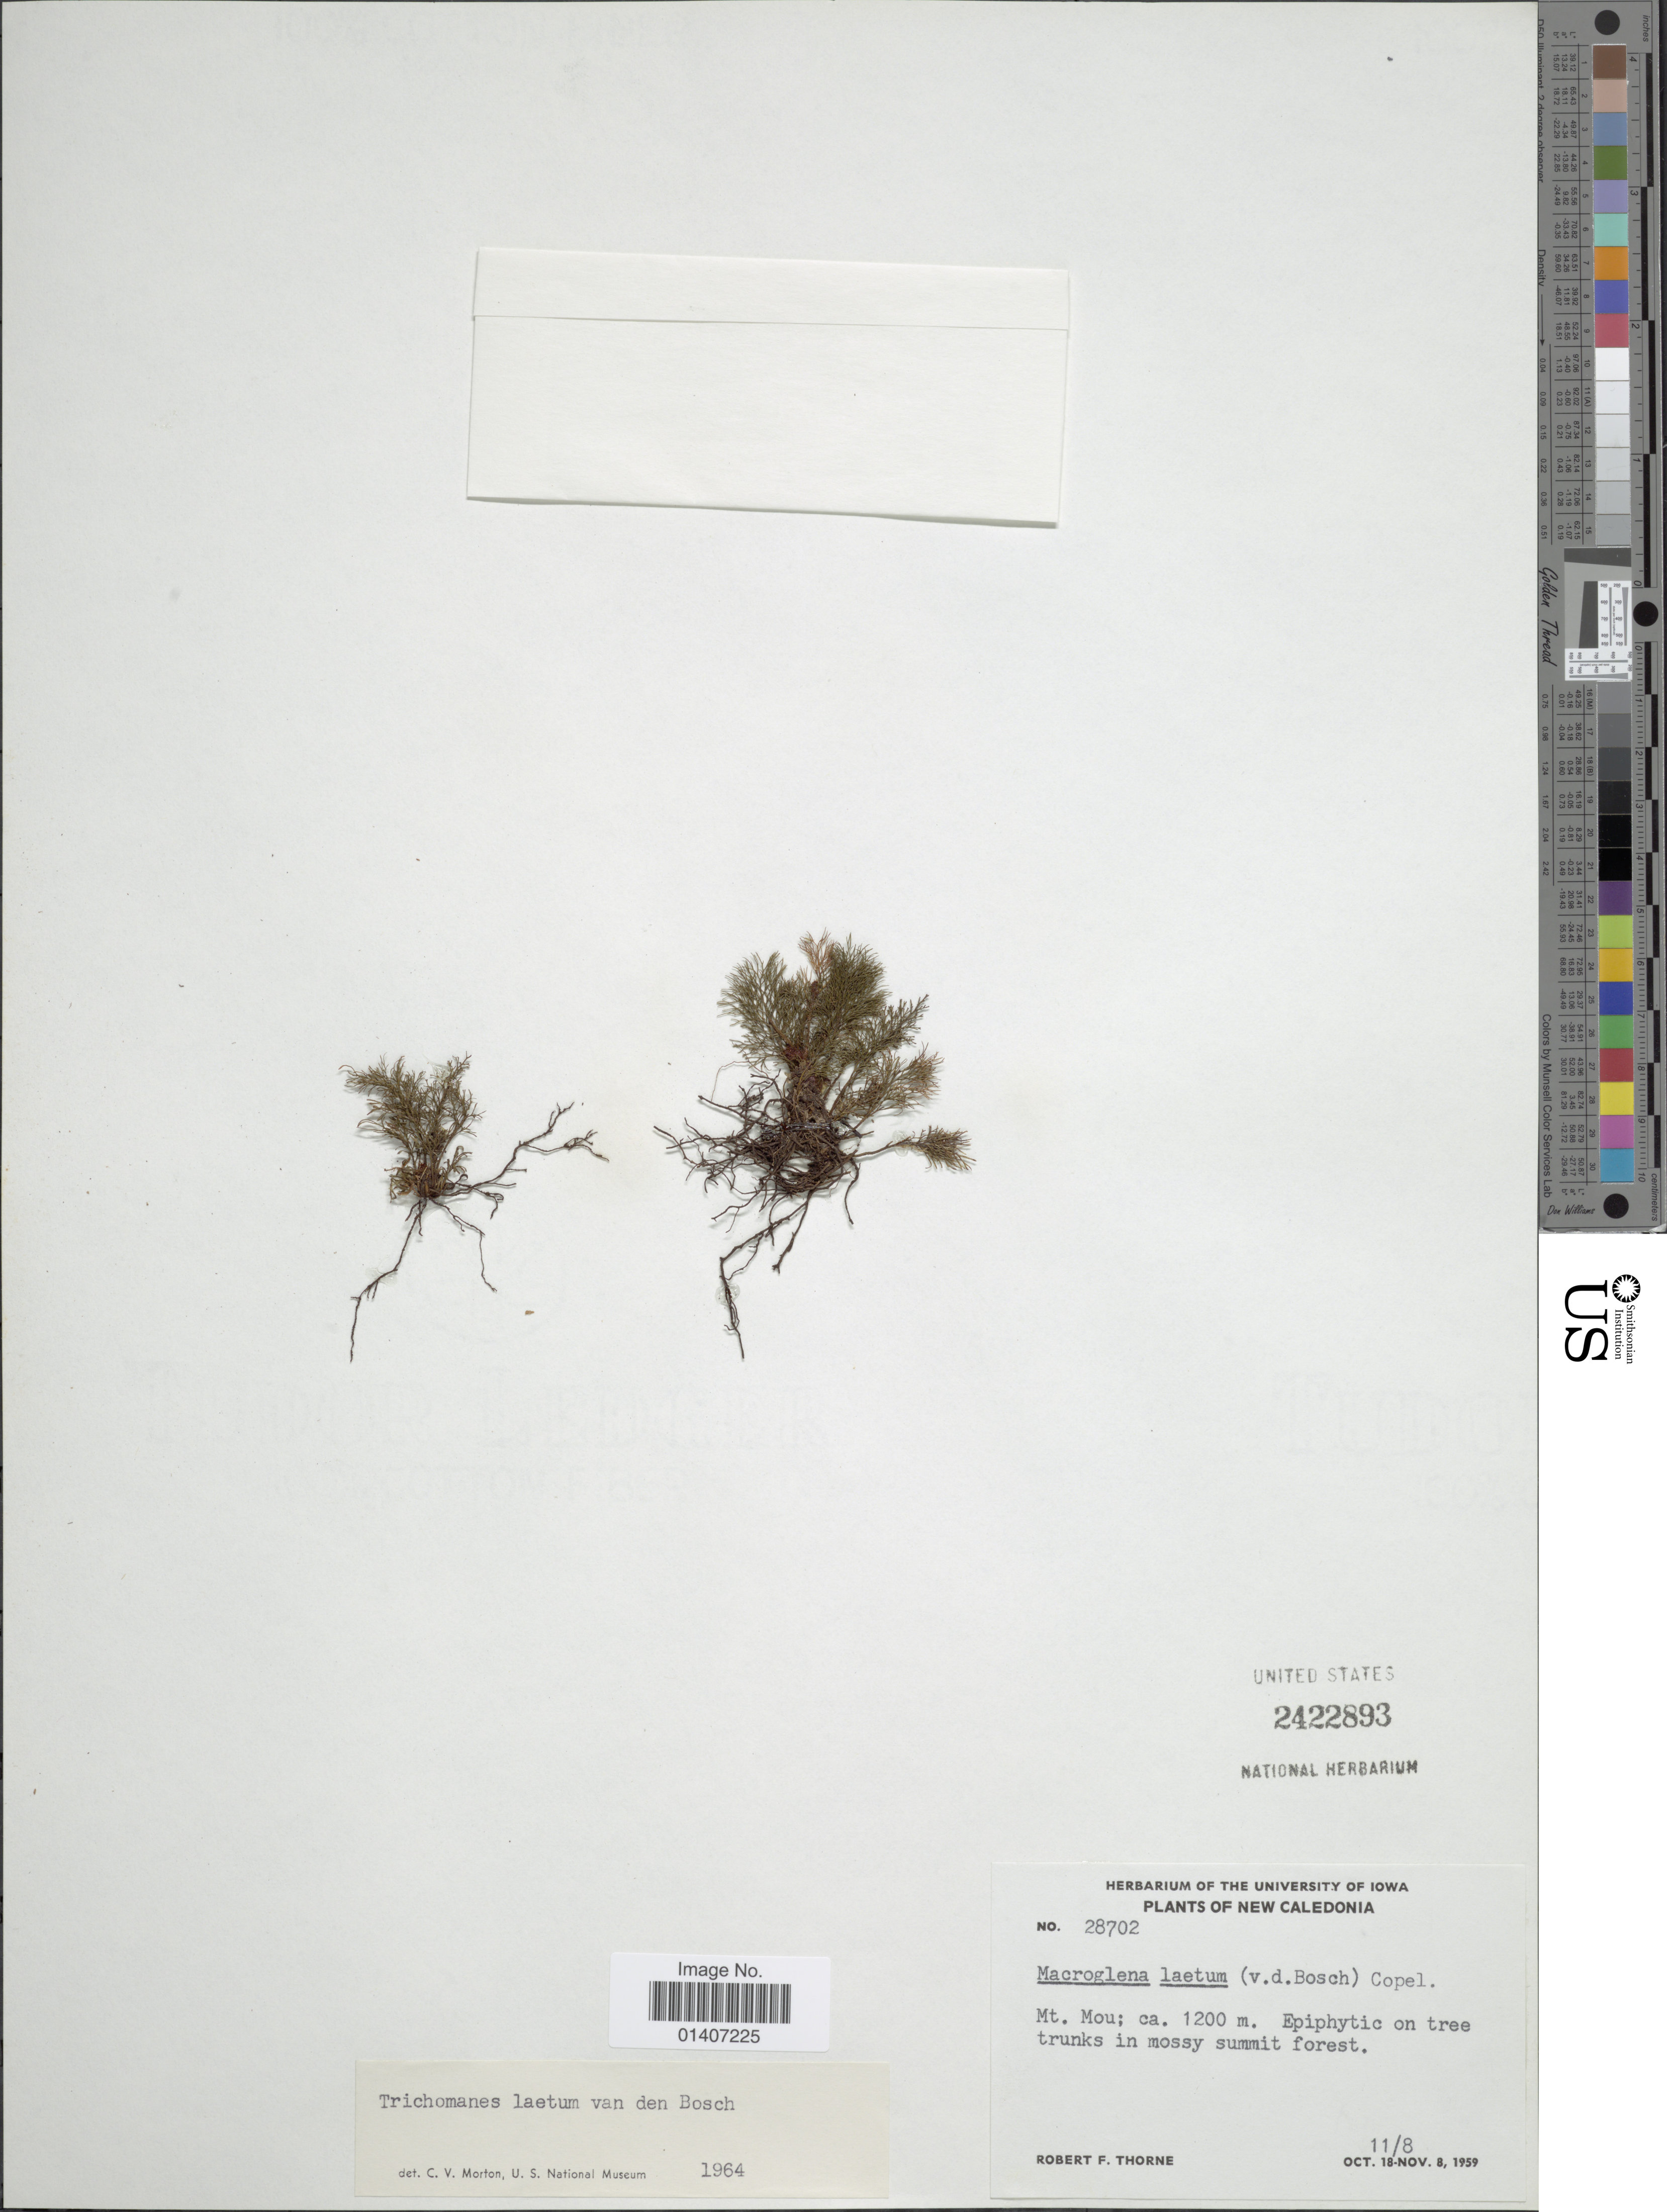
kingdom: Plantae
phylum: Tracheophyta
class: Polypodiopsida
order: Hymenophyllales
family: Hymenophyllaceae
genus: Abrodictyum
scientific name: Abrodictyum laetum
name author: (Bosch) Ebihara & K. Iwats.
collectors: R. F. Thorne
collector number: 28702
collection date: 1959-11-08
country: New Caledonia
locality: Mt. Mou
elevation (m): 1200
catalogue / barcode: US 2422893